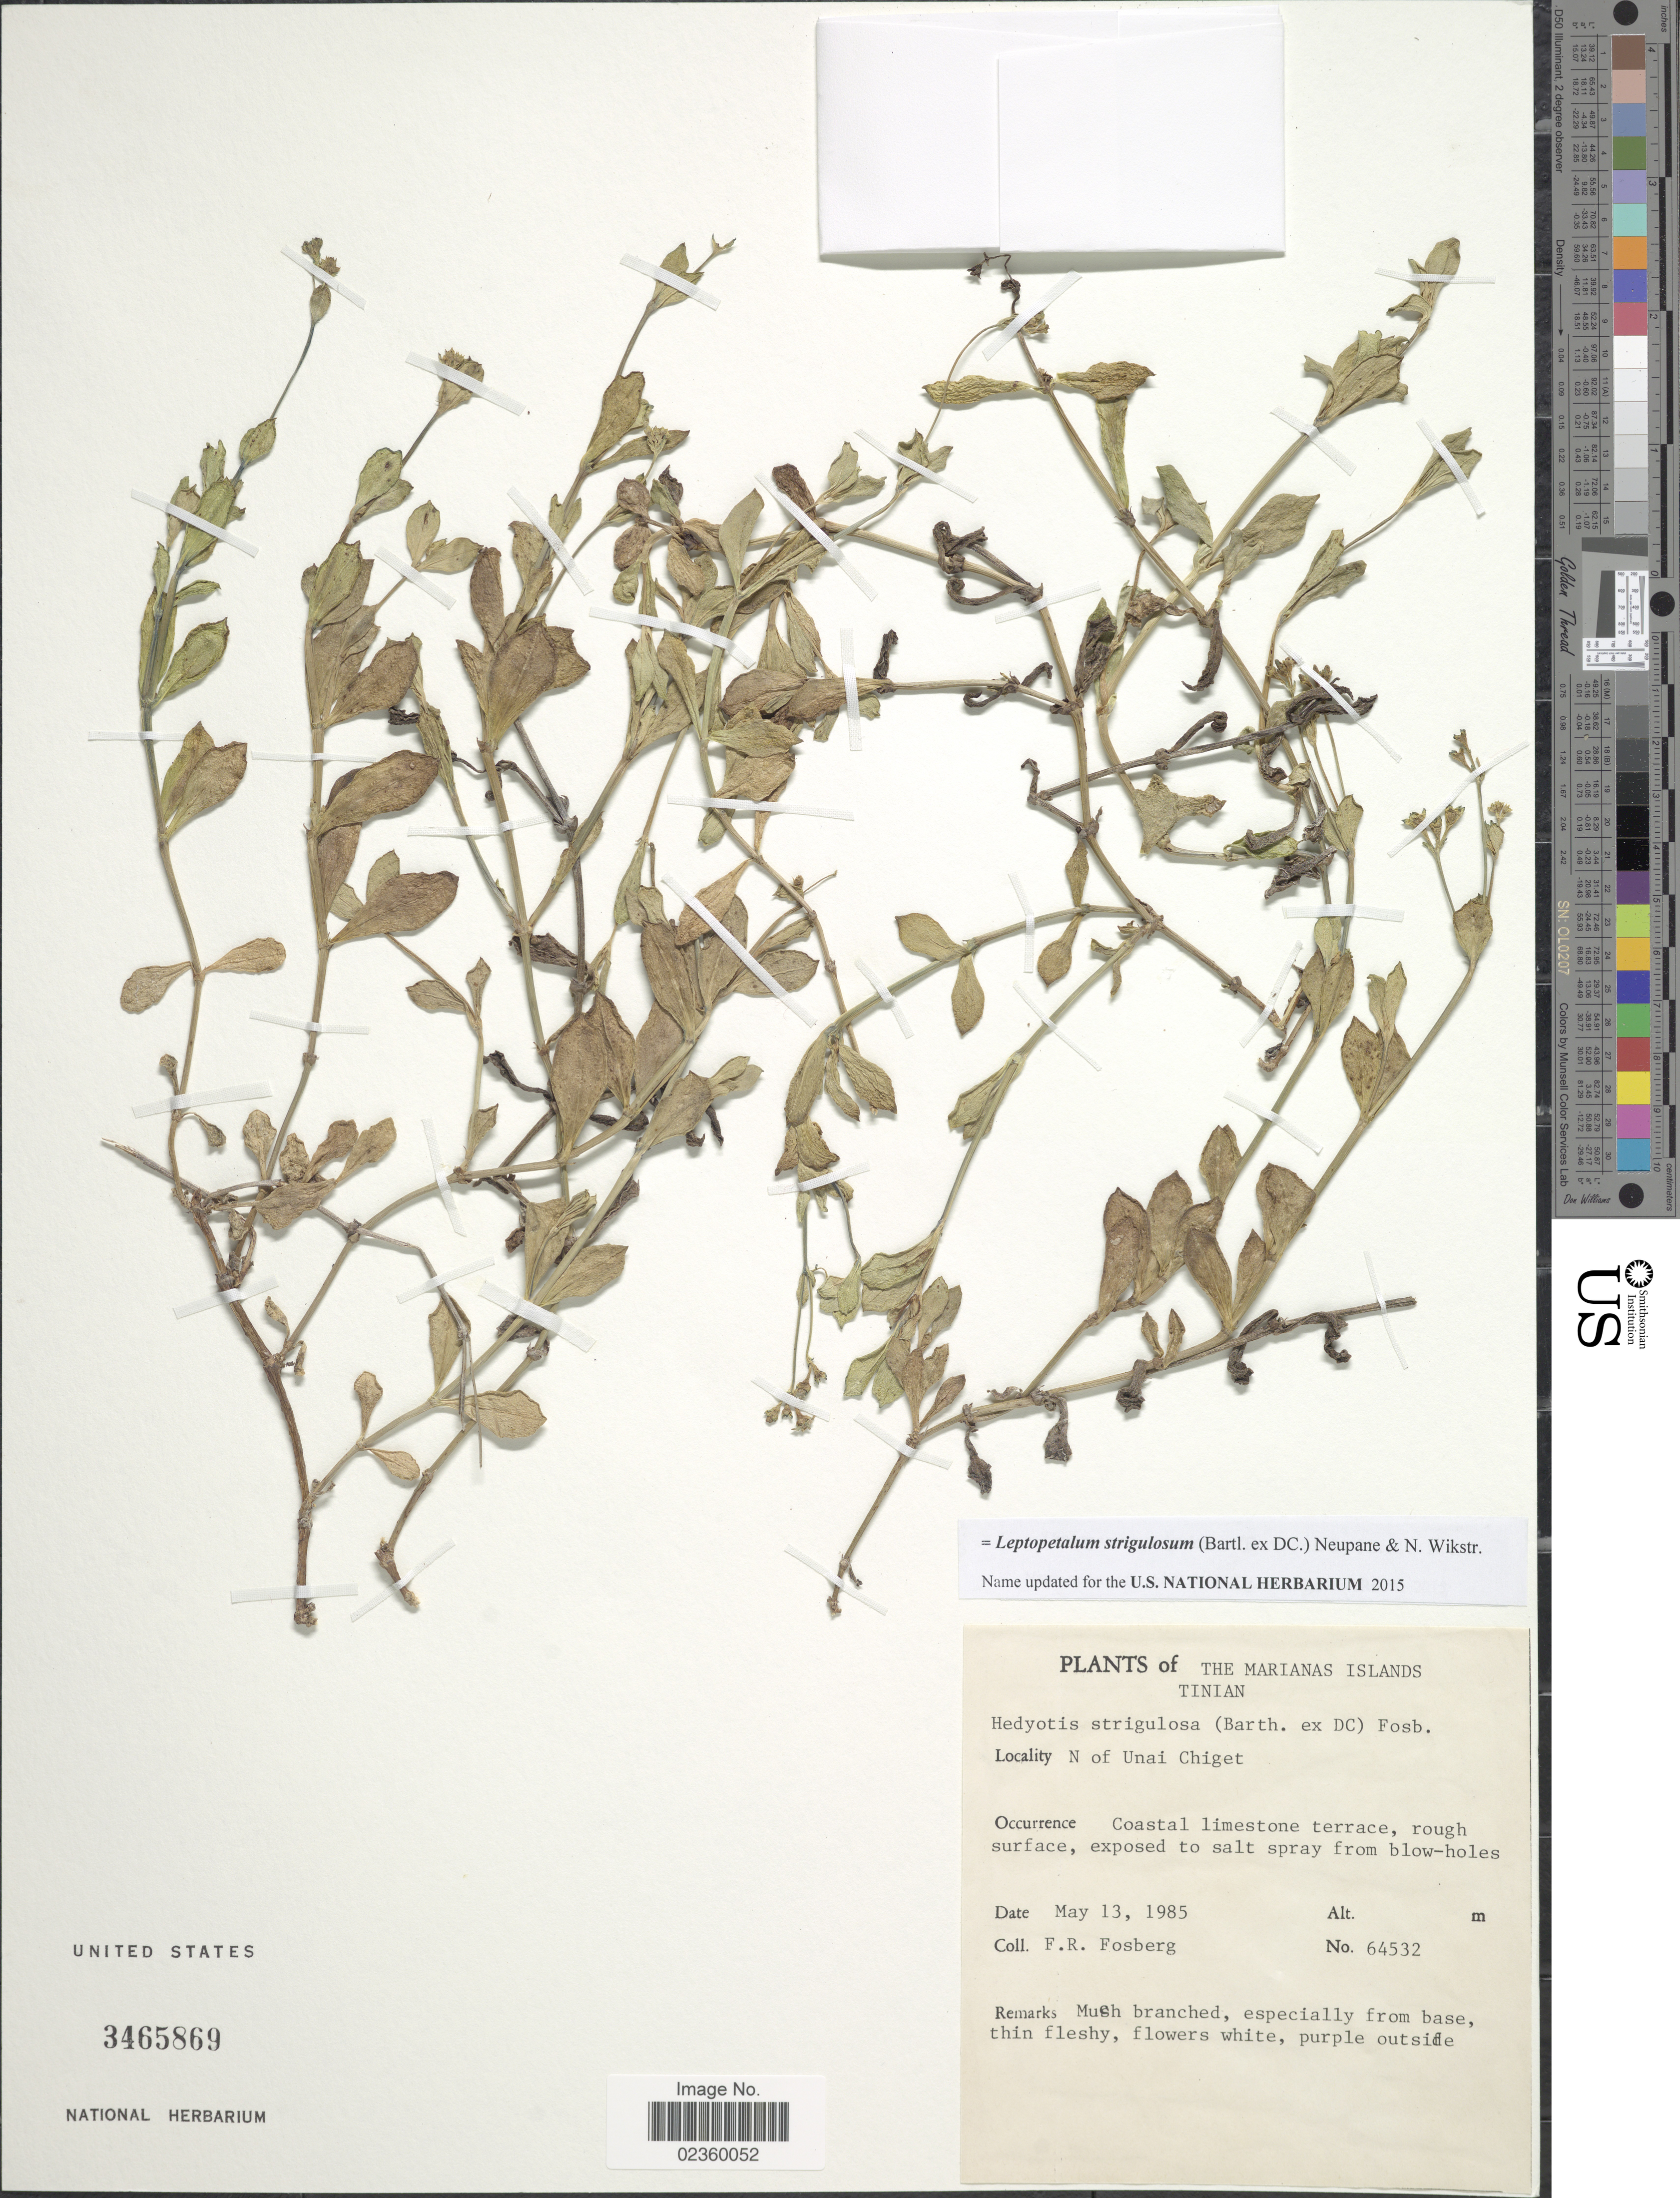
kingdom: Plantae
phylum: Tracheophyta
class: Magnoliopsida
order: Gentianales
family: Rubiaceae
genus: Leptopetalum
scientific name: Leptopetalum strigulosum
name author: (Bartl. ex DC.) Neupane & N. Wikstr.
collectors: F. R. Fosberg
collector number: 64532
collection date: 1985-05-13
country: Northern Mariana Islands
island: Tinian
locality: Tinian. N of Unai Chiget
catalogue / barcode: US 3465869